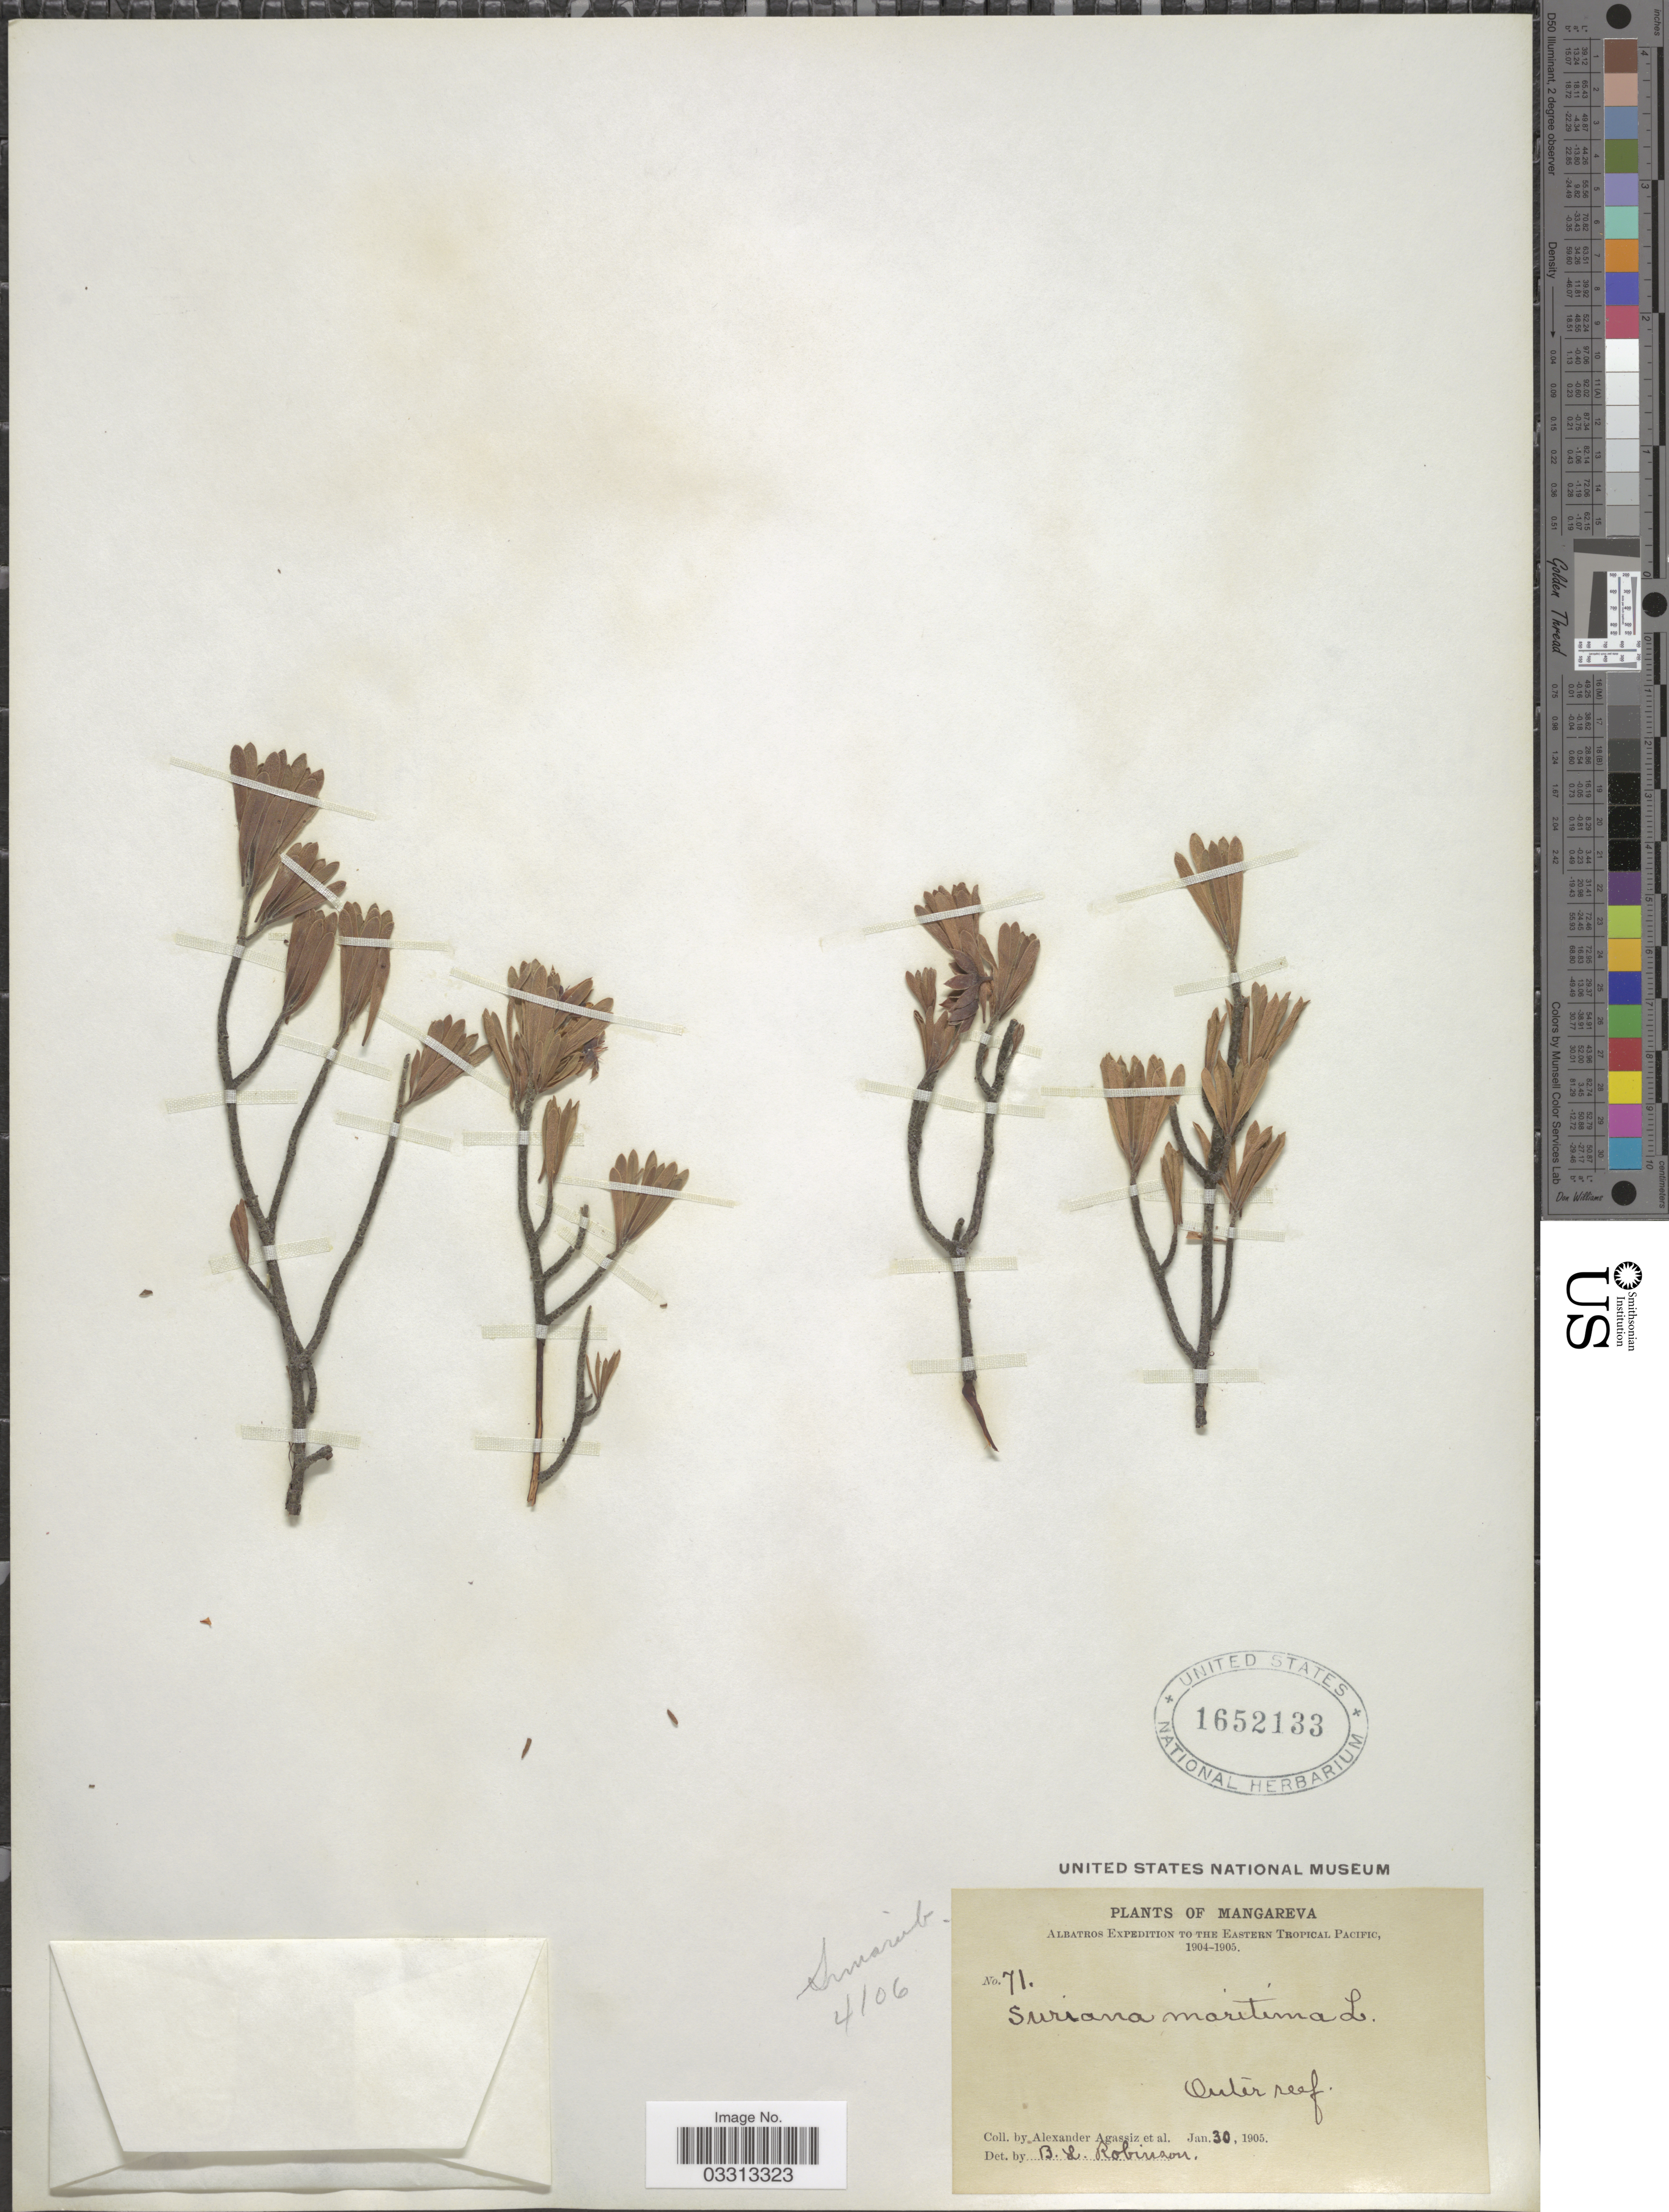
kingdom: Plantae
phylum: Tracheophyta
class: Magnoliopsida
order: Fabales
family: Surianaceae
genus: Suriana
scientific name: Suriana maritima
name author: L.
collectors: A. E. Agassiz & et al.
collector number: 71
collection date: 1905-01-30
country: French Polynesia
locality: Mangareva. Eastern Tropical Pacific. Outer reef.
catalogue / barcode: US 1652133